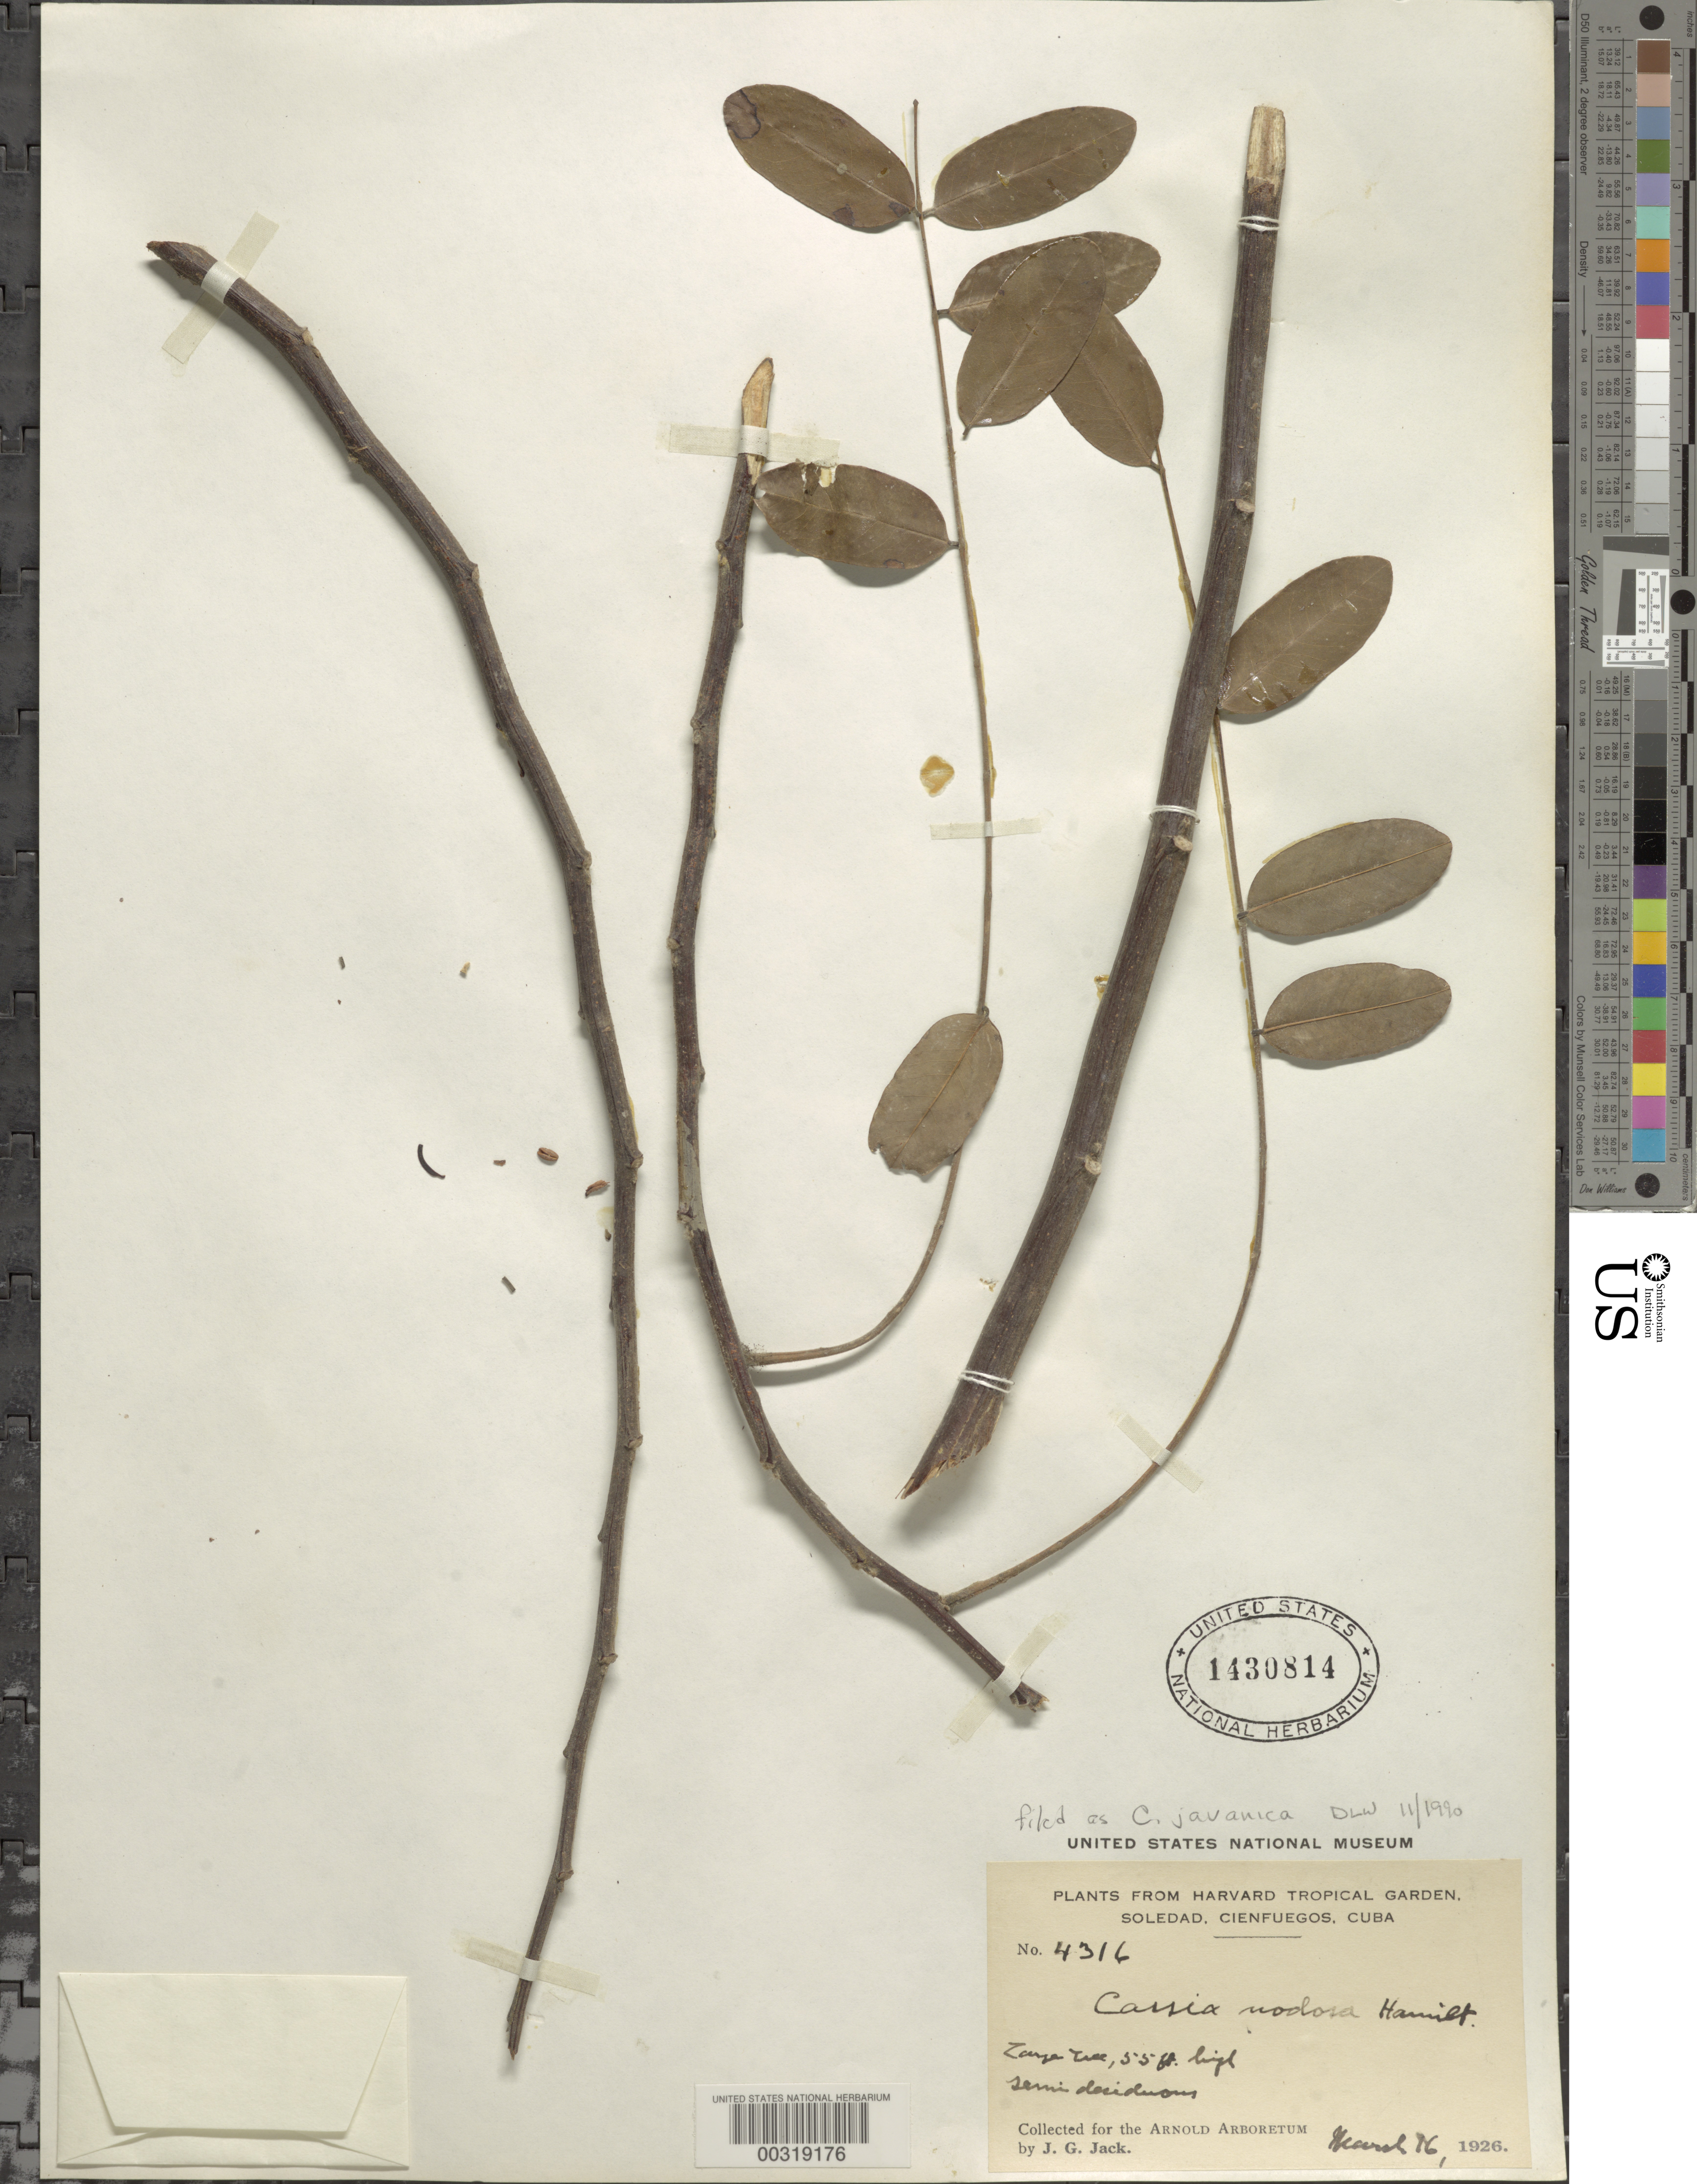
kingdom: Plantae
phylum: Tracheophyta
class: Magnoliopsida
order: Fabales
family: Fabaceae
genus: Cassia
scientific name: Cassia javanica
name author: L.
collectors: J. G. Jack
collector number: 4316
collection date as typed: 16 Mar 1926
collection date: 1926-03-16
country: Cuba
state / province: Las Villas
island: Greater Antilles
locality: Garden (soledad) cienfuegos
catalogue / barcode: US 1430814